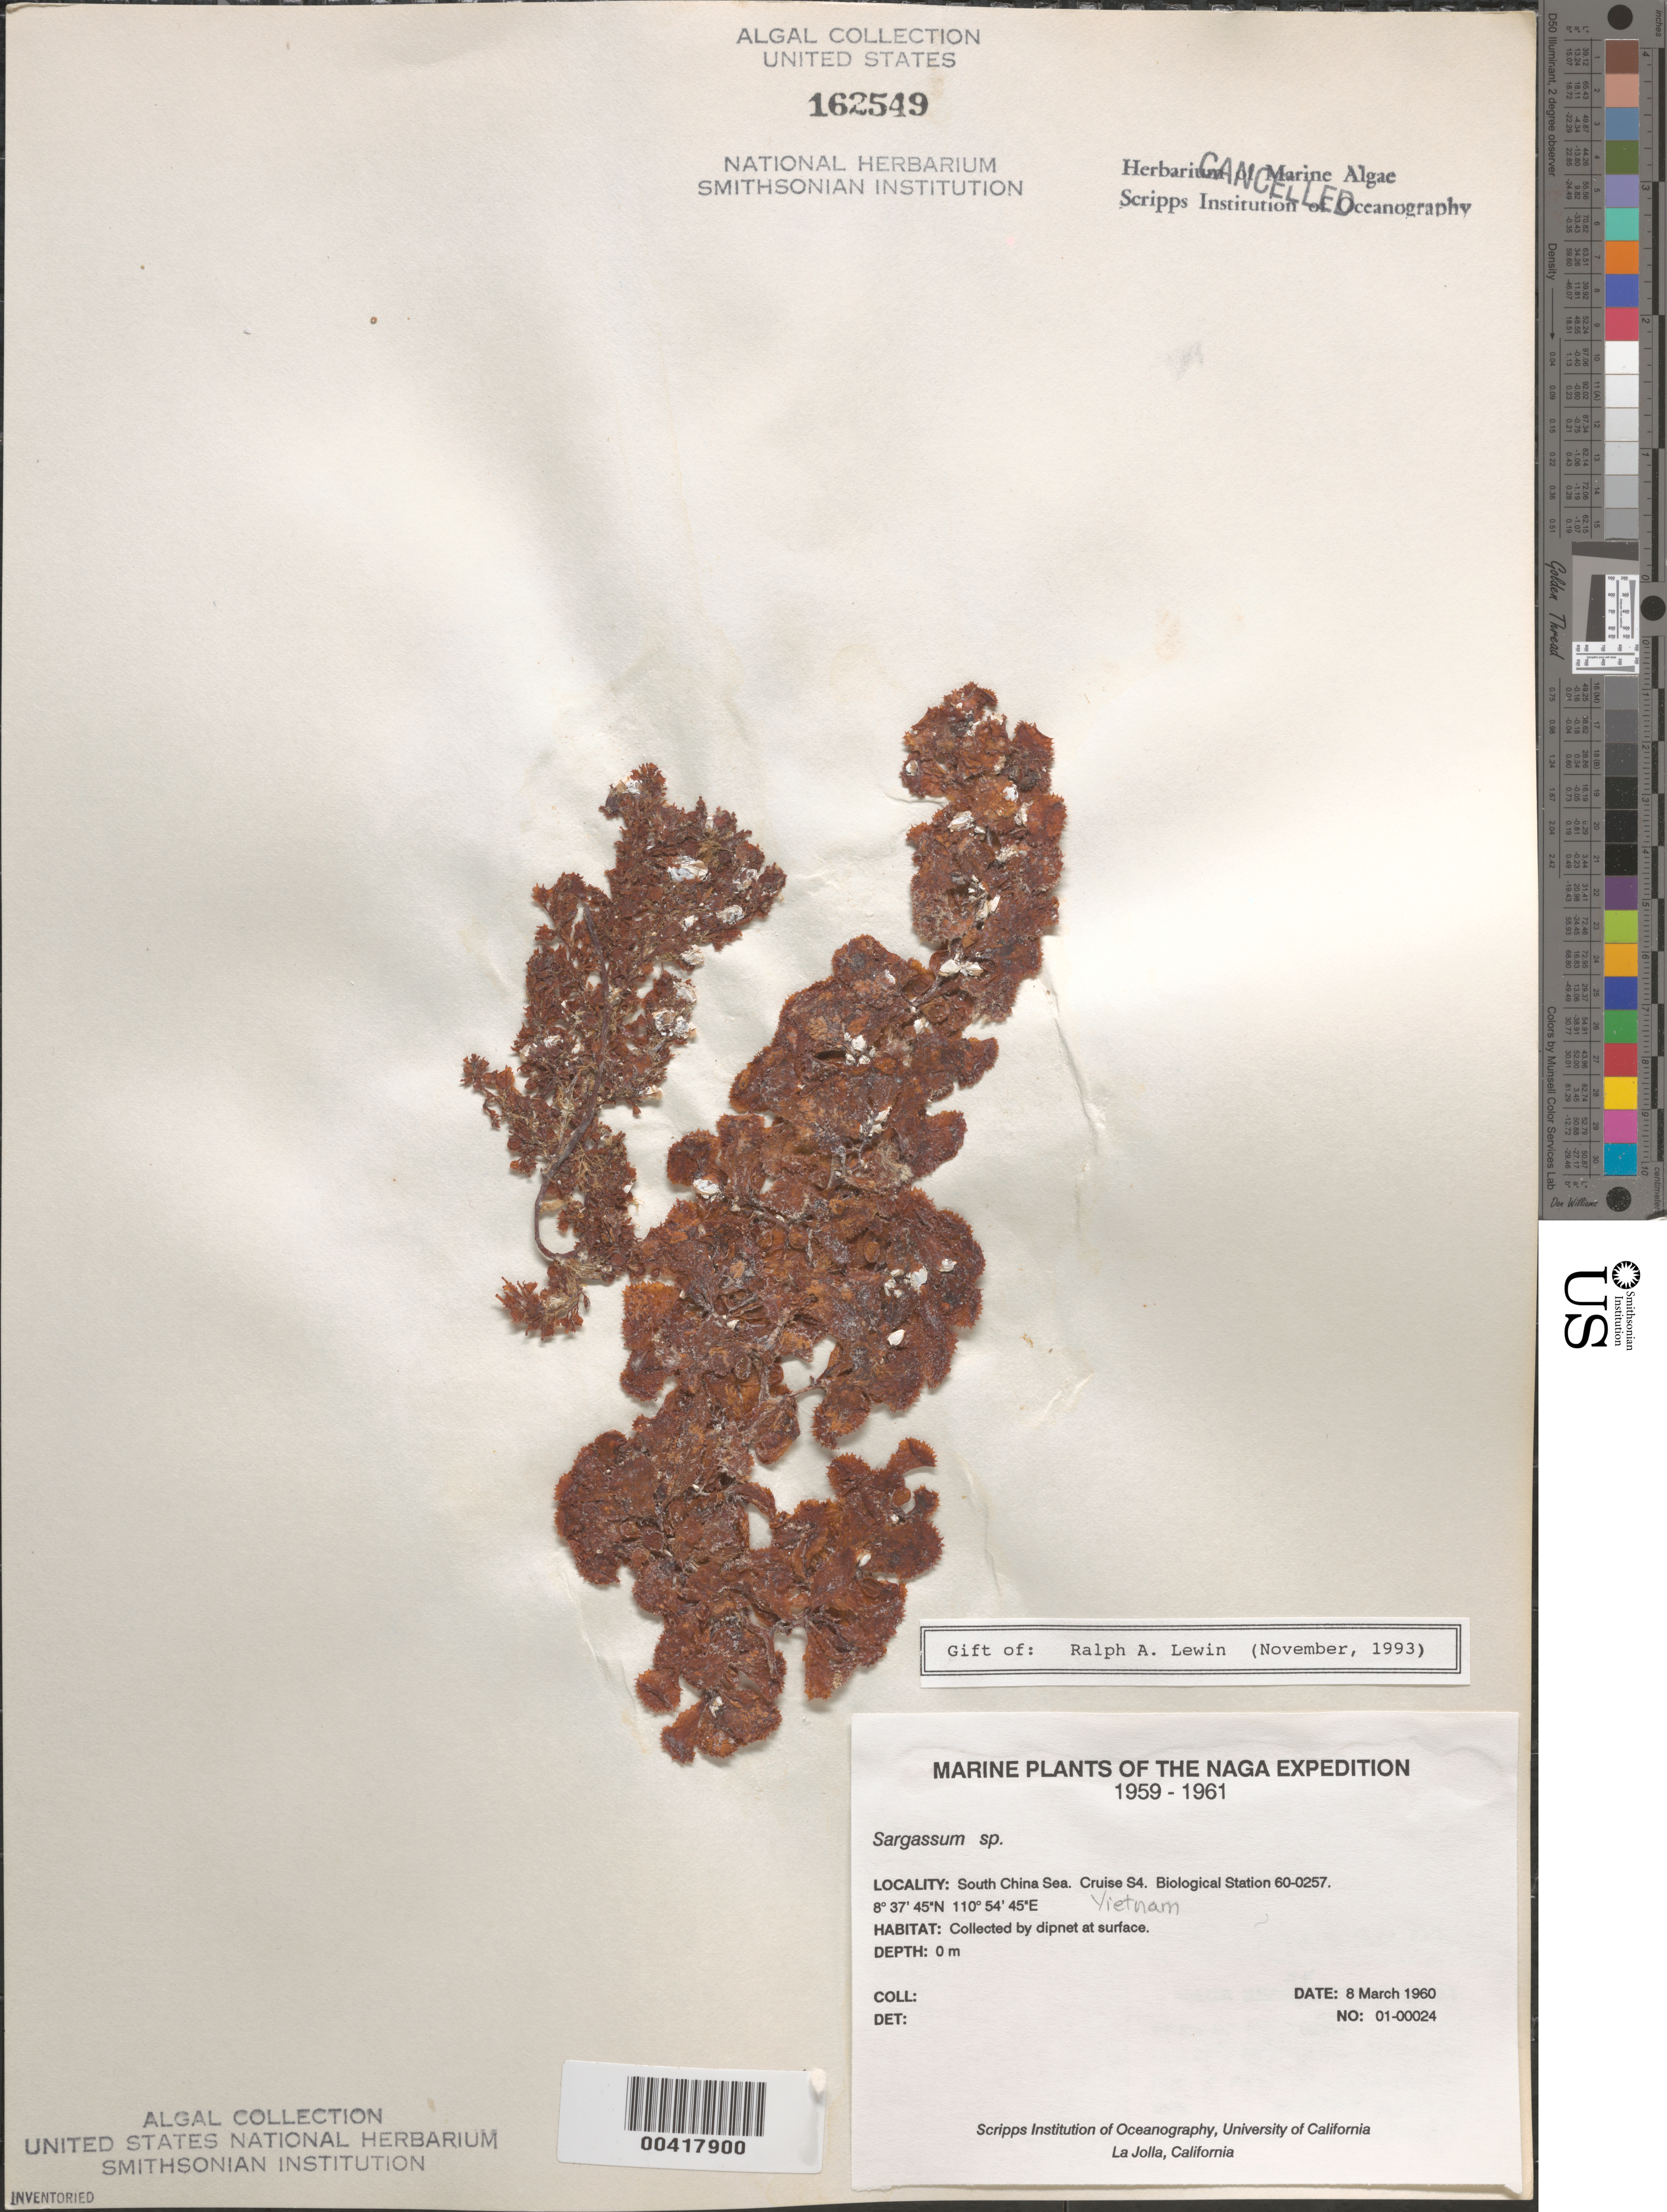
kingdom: Chromista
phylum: Ochrophyta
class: Phaeophyceae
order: Fucales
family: Sargassaceae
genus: Sargassum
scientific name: Sargassum sp.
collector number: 01-00024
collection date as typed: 08 Mar 1960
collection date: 1960-03-08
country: Vietnam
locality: South China Sea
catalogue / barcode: US 162549